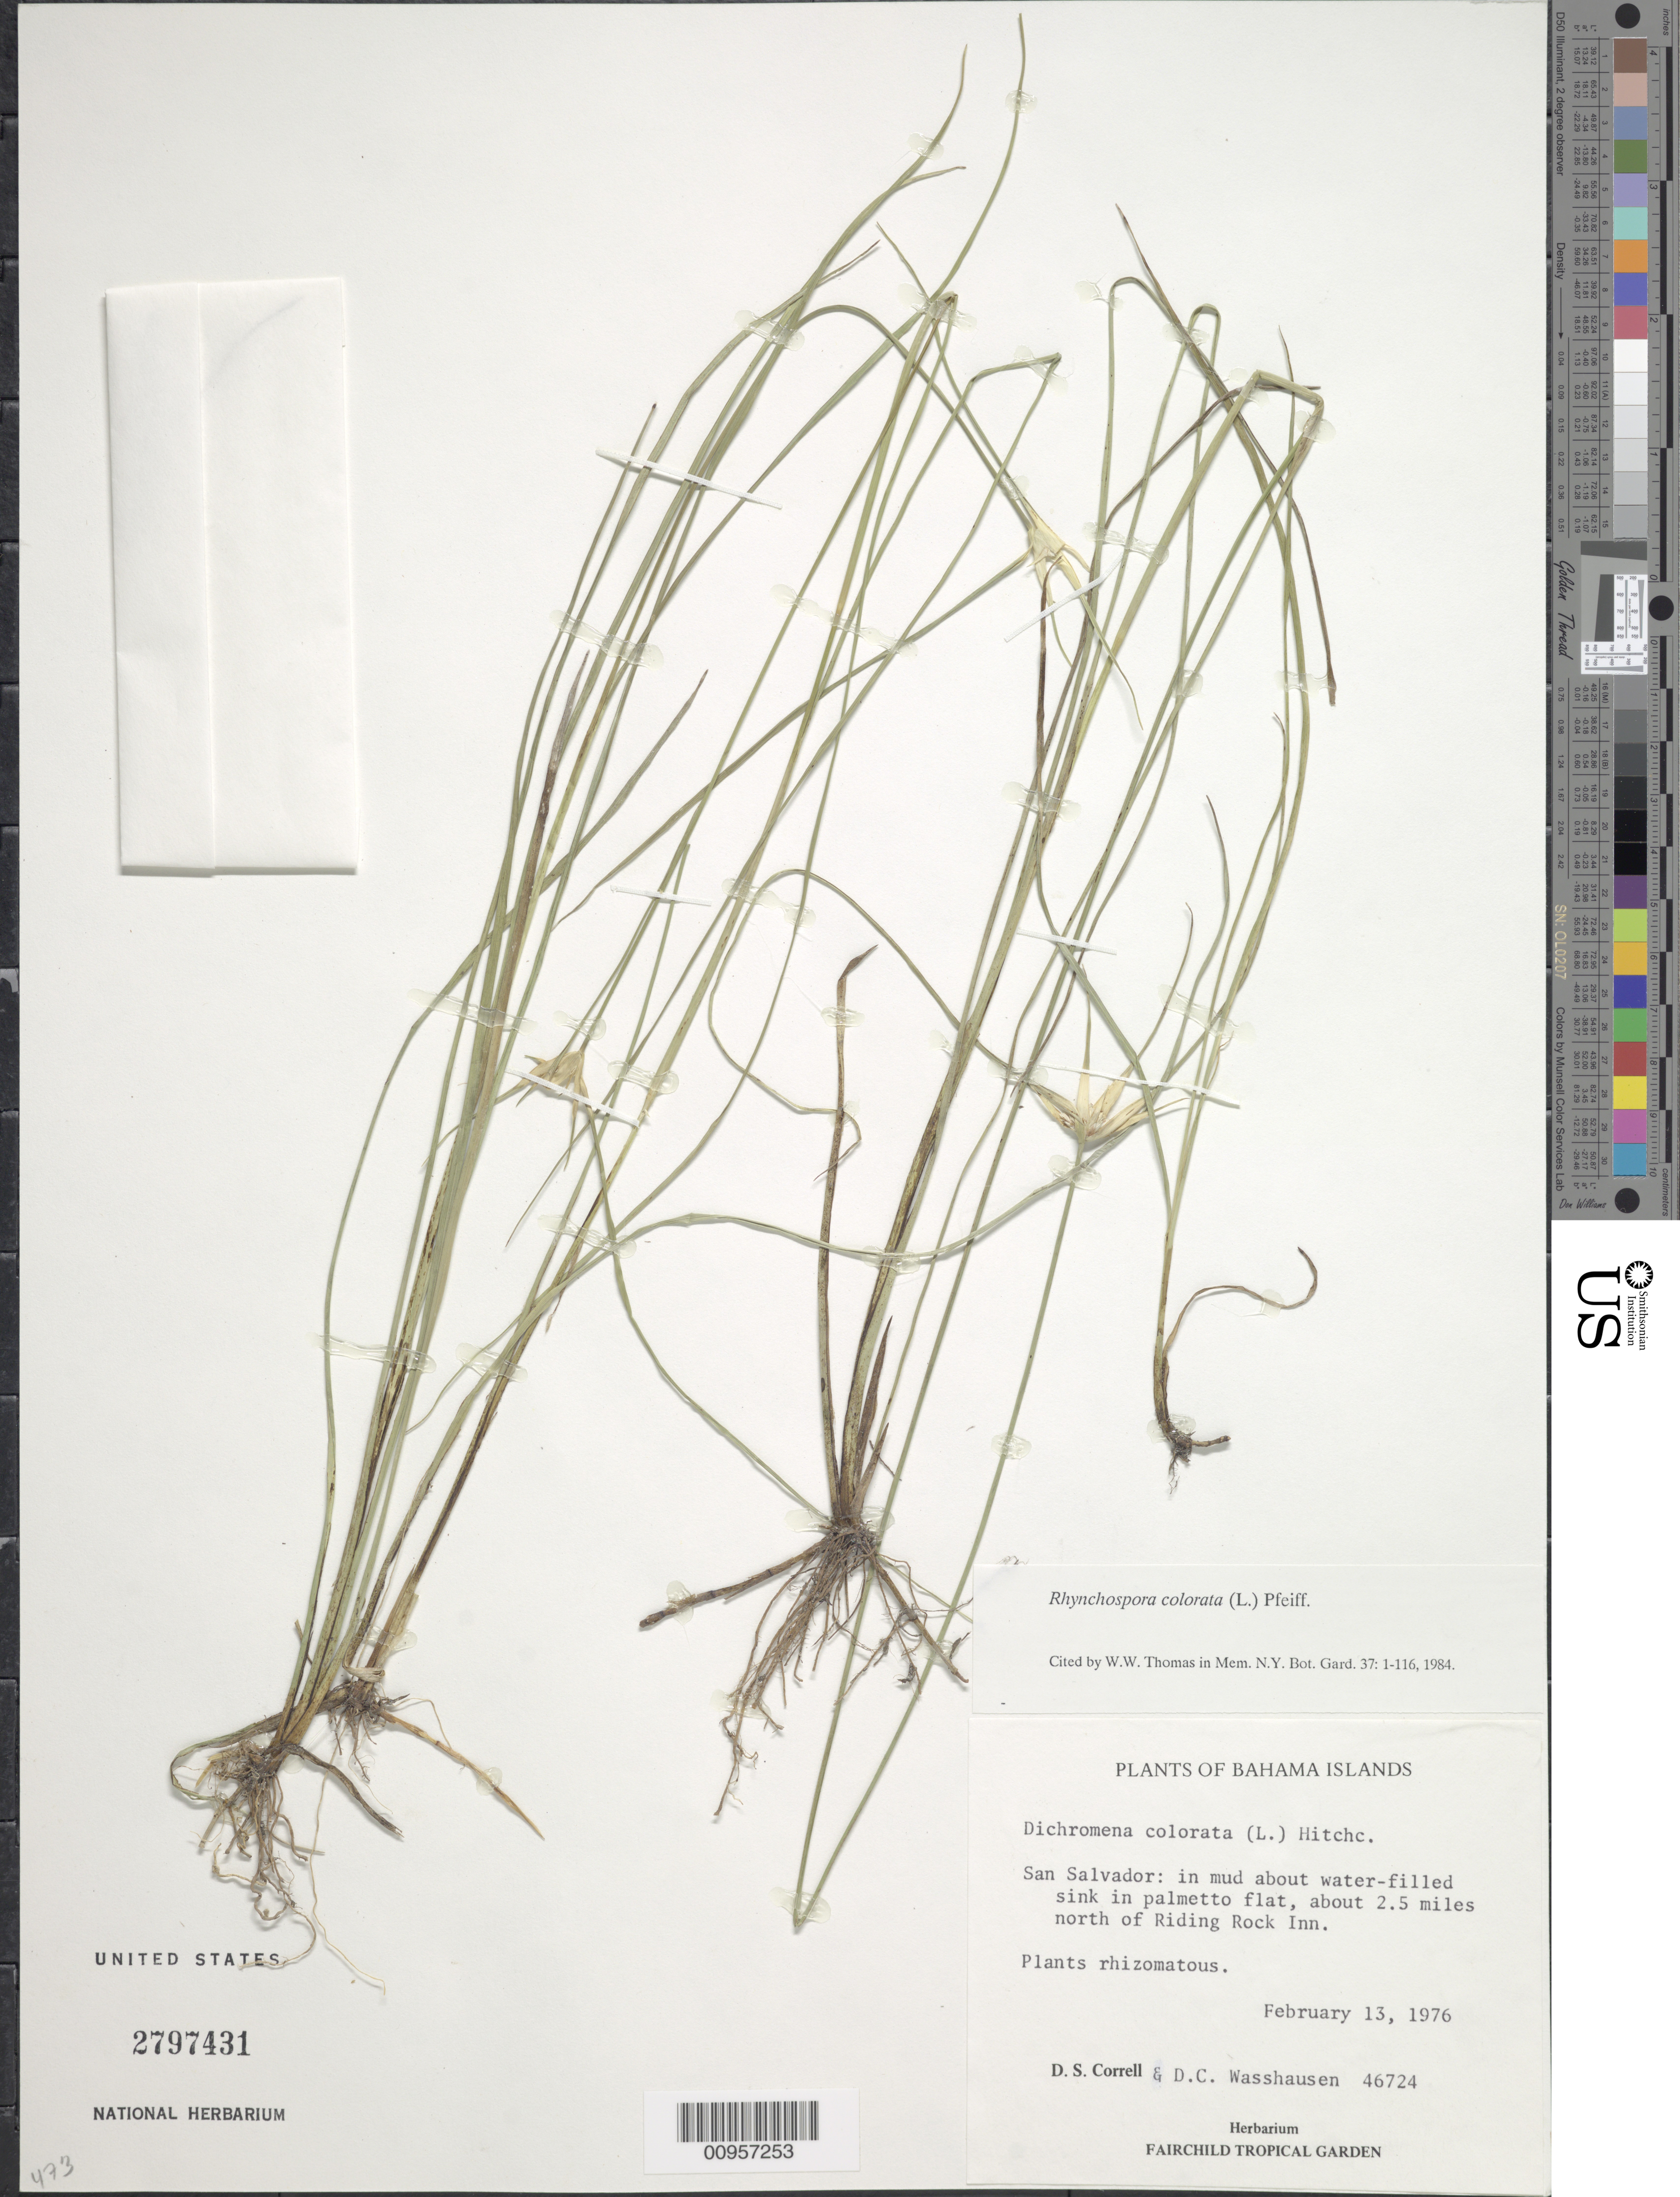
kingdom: Plantae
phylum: Tracheophyta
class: Liliopsida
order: Poales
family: Cyperaceae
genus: Rhynchospora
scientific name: Rhynchospora colorata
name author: (L.) H. Pfeiff.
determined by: Thomas, W. W., (NY), New York Botanical Garden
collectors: D. S. Correll & D. C. Wasshausen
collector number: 46724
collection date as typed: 13 Feb 1976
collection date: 1976-02-13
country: Bahamas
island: San Salvador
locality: About 2.5 miles N of Riding Rock Inn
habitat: In mud about water-filled sink in palmetto flat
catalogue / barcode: US 2797431